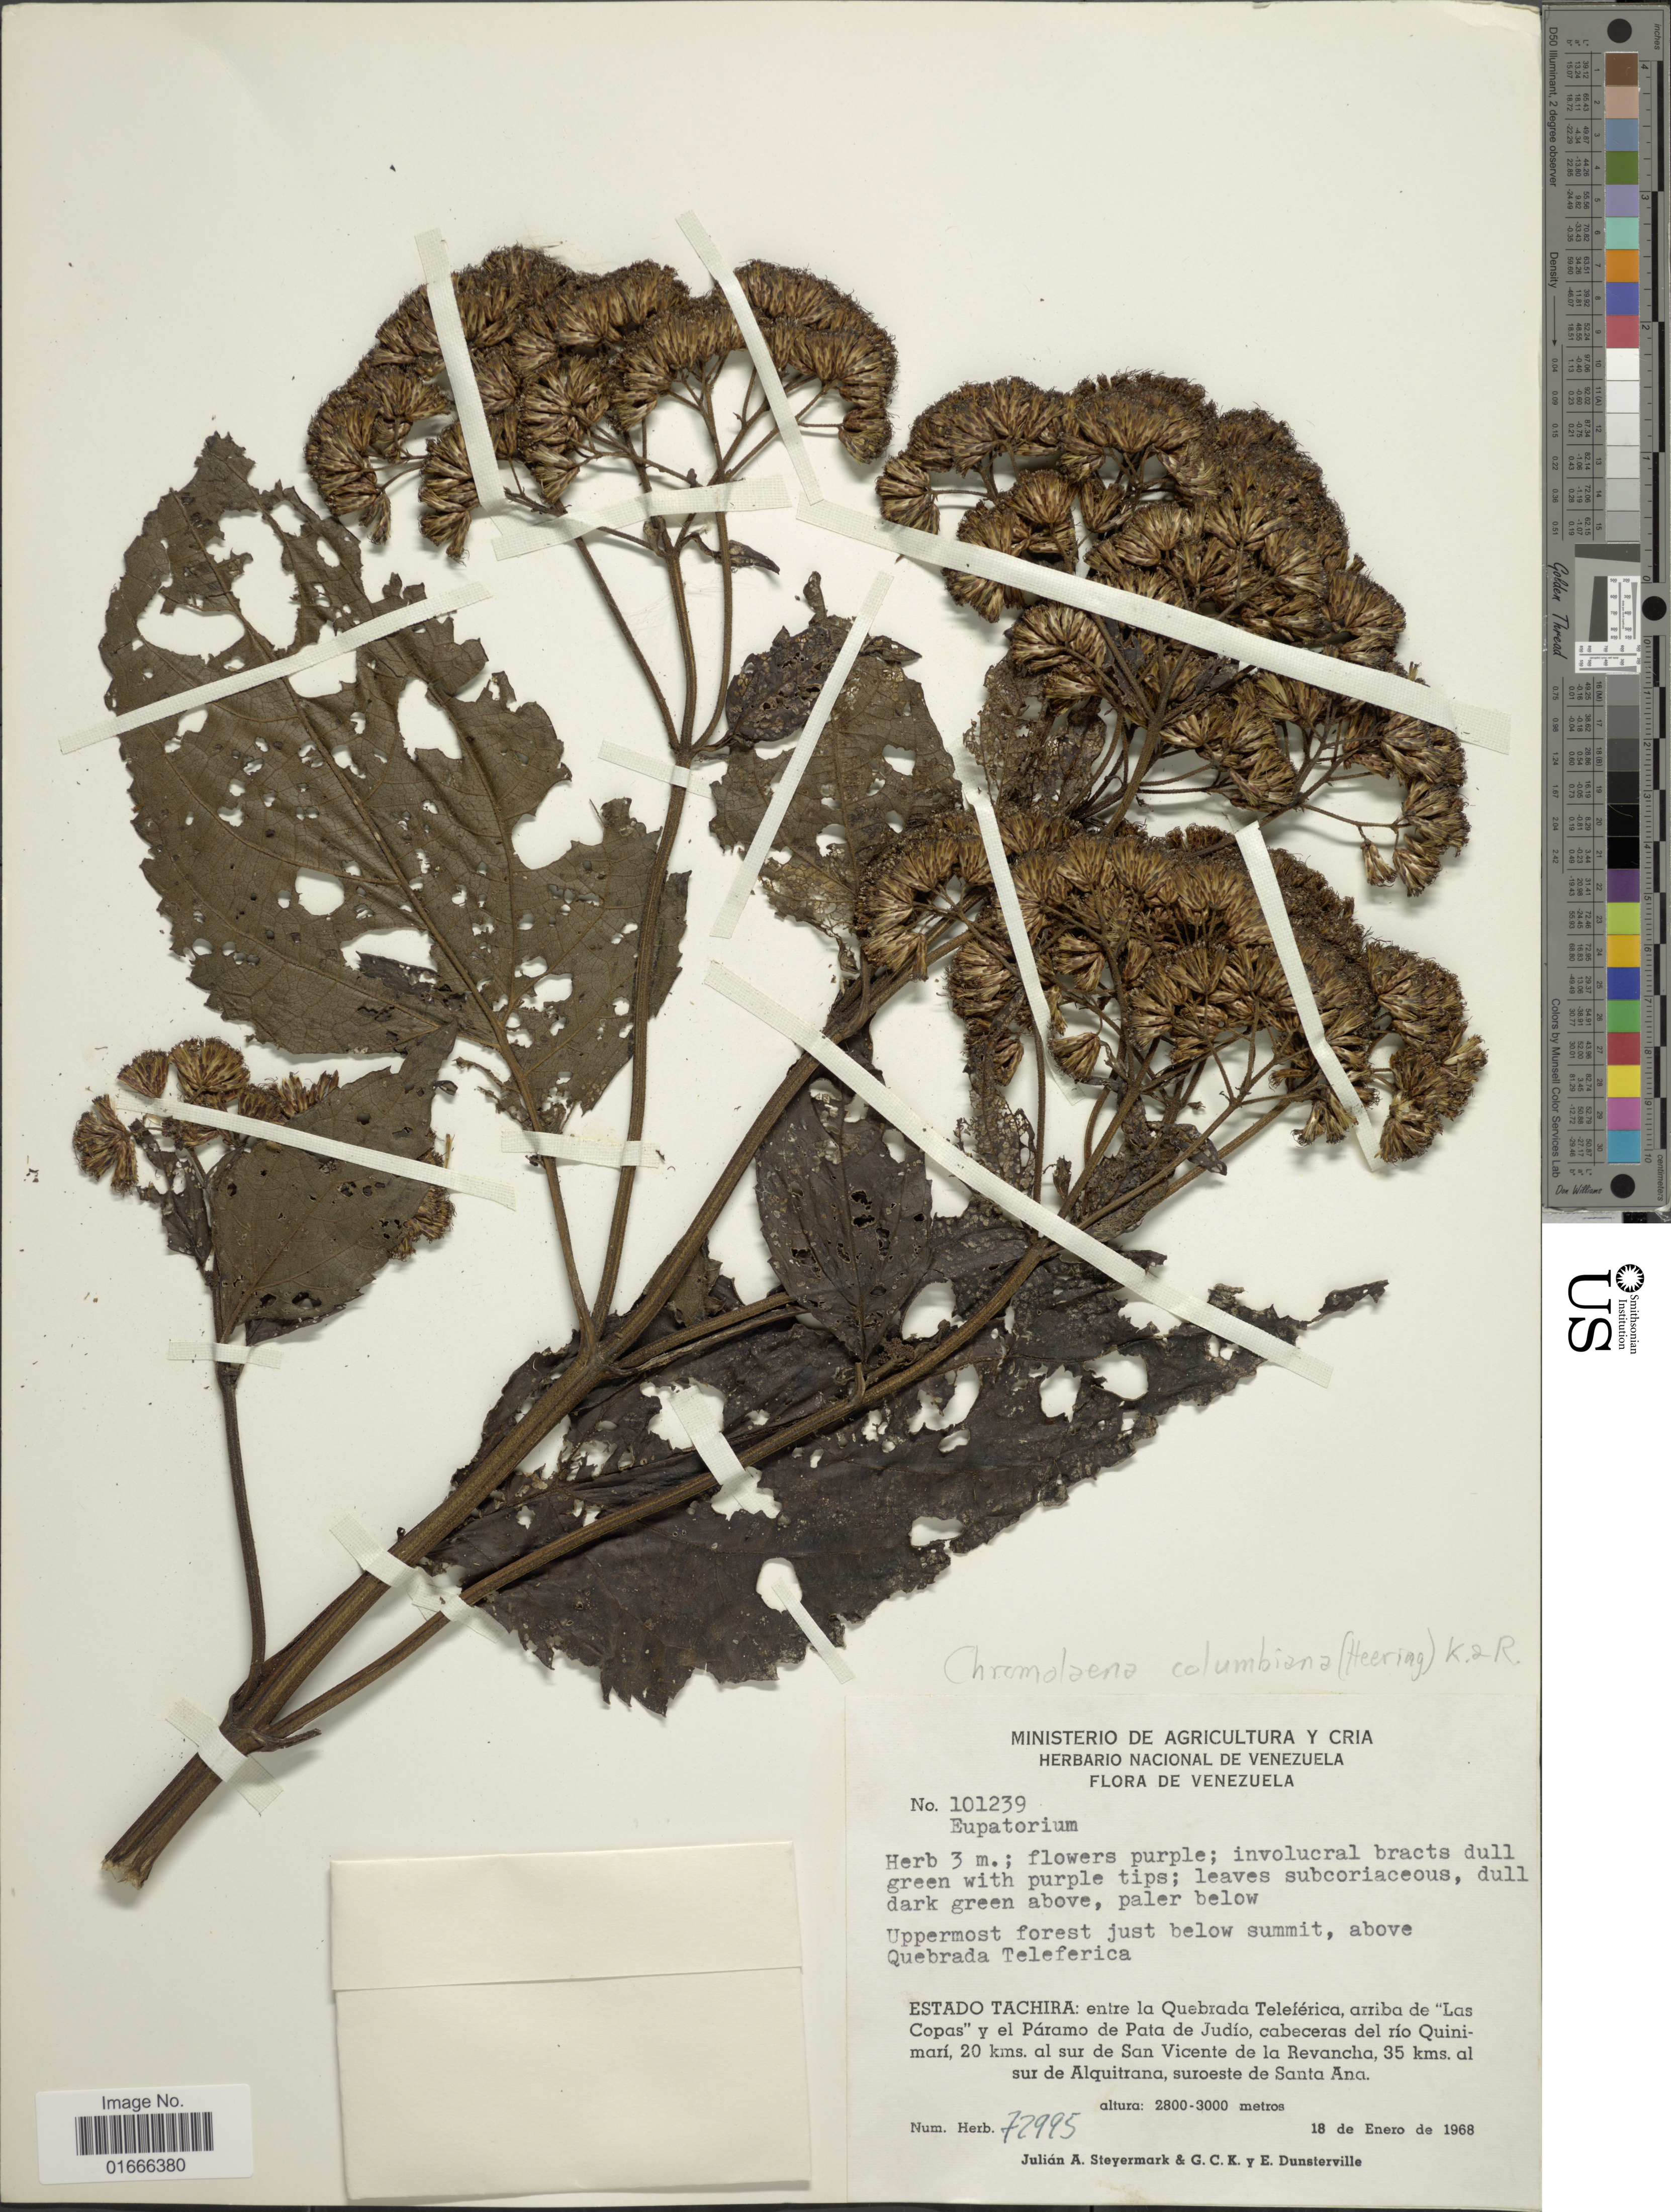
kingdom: Plantae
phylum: Tracheophyta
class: Magnoliopsida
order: Asterales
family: Asteraceae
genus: Chromolaena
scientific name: Chromolaena columbiana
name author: (Heering) R.M. King & H. Rob.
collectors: J. Steyermark, G. C. K. Dunsterville & E. Dunsterville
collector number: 101239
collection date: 1968-01-18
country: Venezuela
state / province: Tachira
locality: Entra la Quebrada Teleferica, arriba de Las Copas y el Paramo de Pata de Judio, cabeceras del rio Quinimari, 20 kms al sur de San Vicente de la Revancha, 35 kms al sur de Alquitrana, suroeste de Santa Ana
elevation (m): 2800